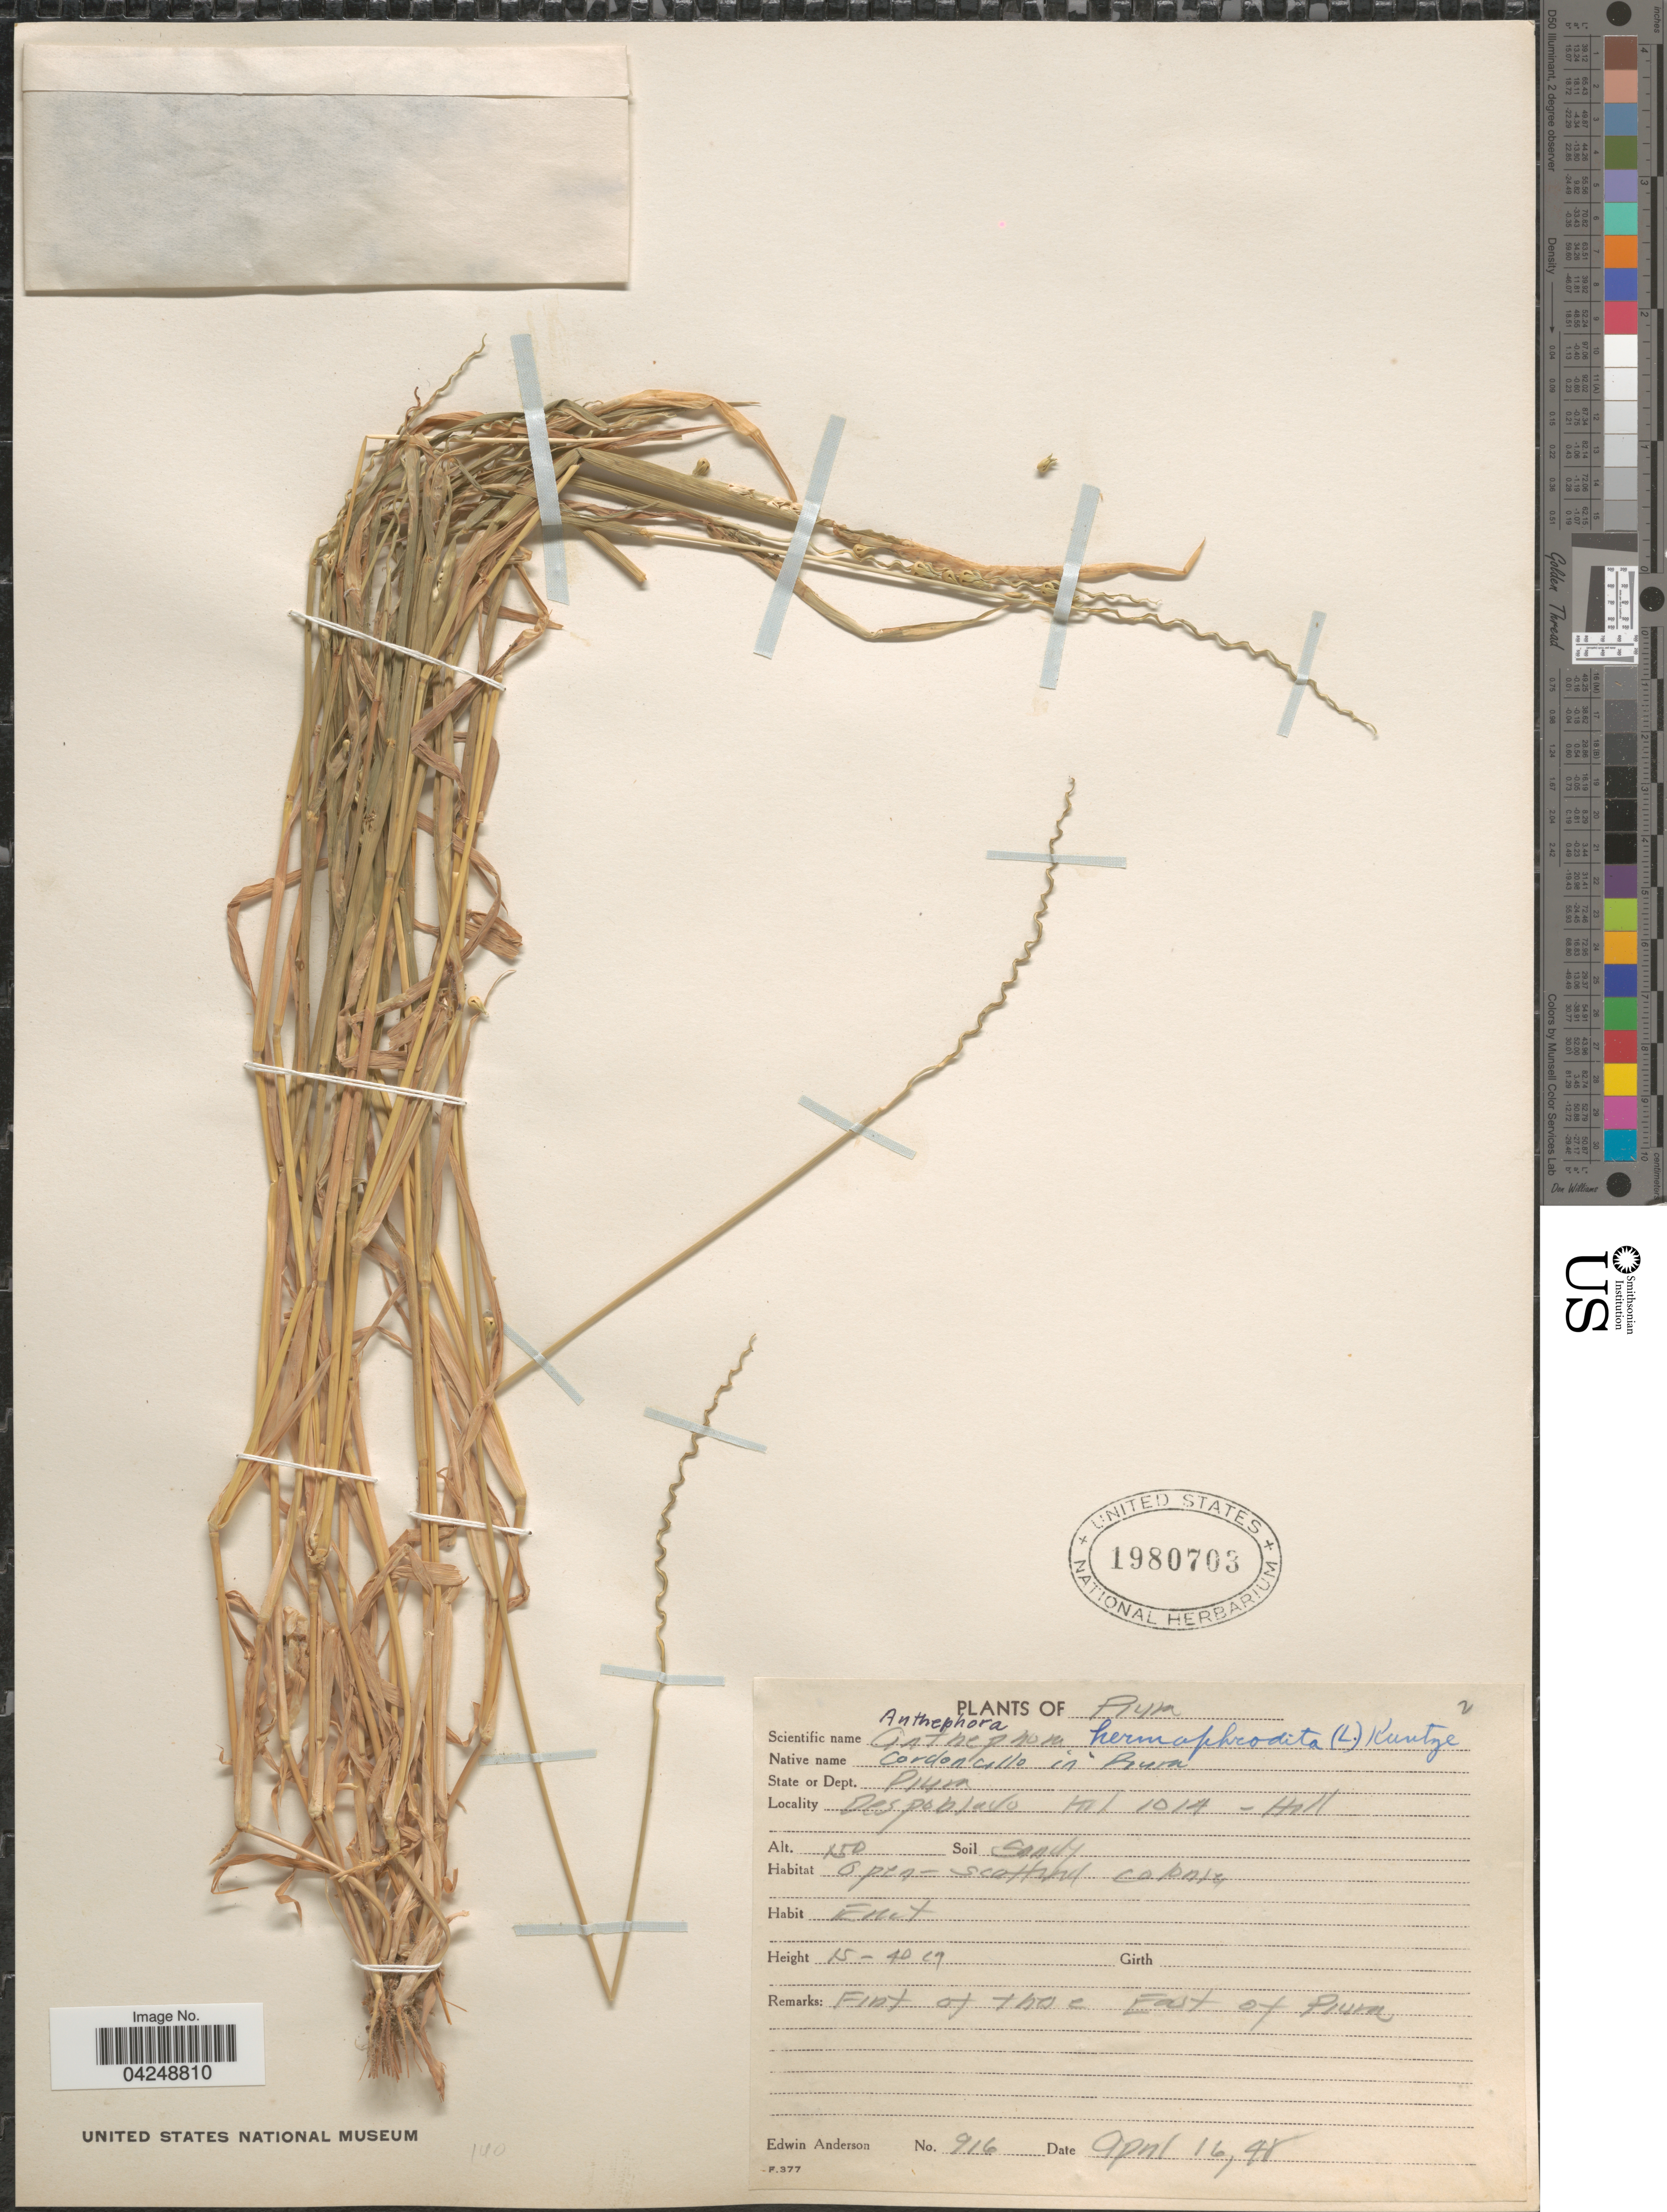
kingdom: Plantae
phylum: Tracheophyta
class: Liliopsida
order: Poales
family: Poaceae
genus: Anthephora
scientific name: Anthephora hermaphrodita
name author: (L.) Kuntze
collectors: E. Anderson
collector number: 916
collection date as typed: Transcribed d/m/y: 16/4/48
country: Peru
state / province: Piura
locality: Dept. Piura. Despoblado tal 1014 - Hall. Fint of these East of Piura.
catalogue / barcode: US 1980703